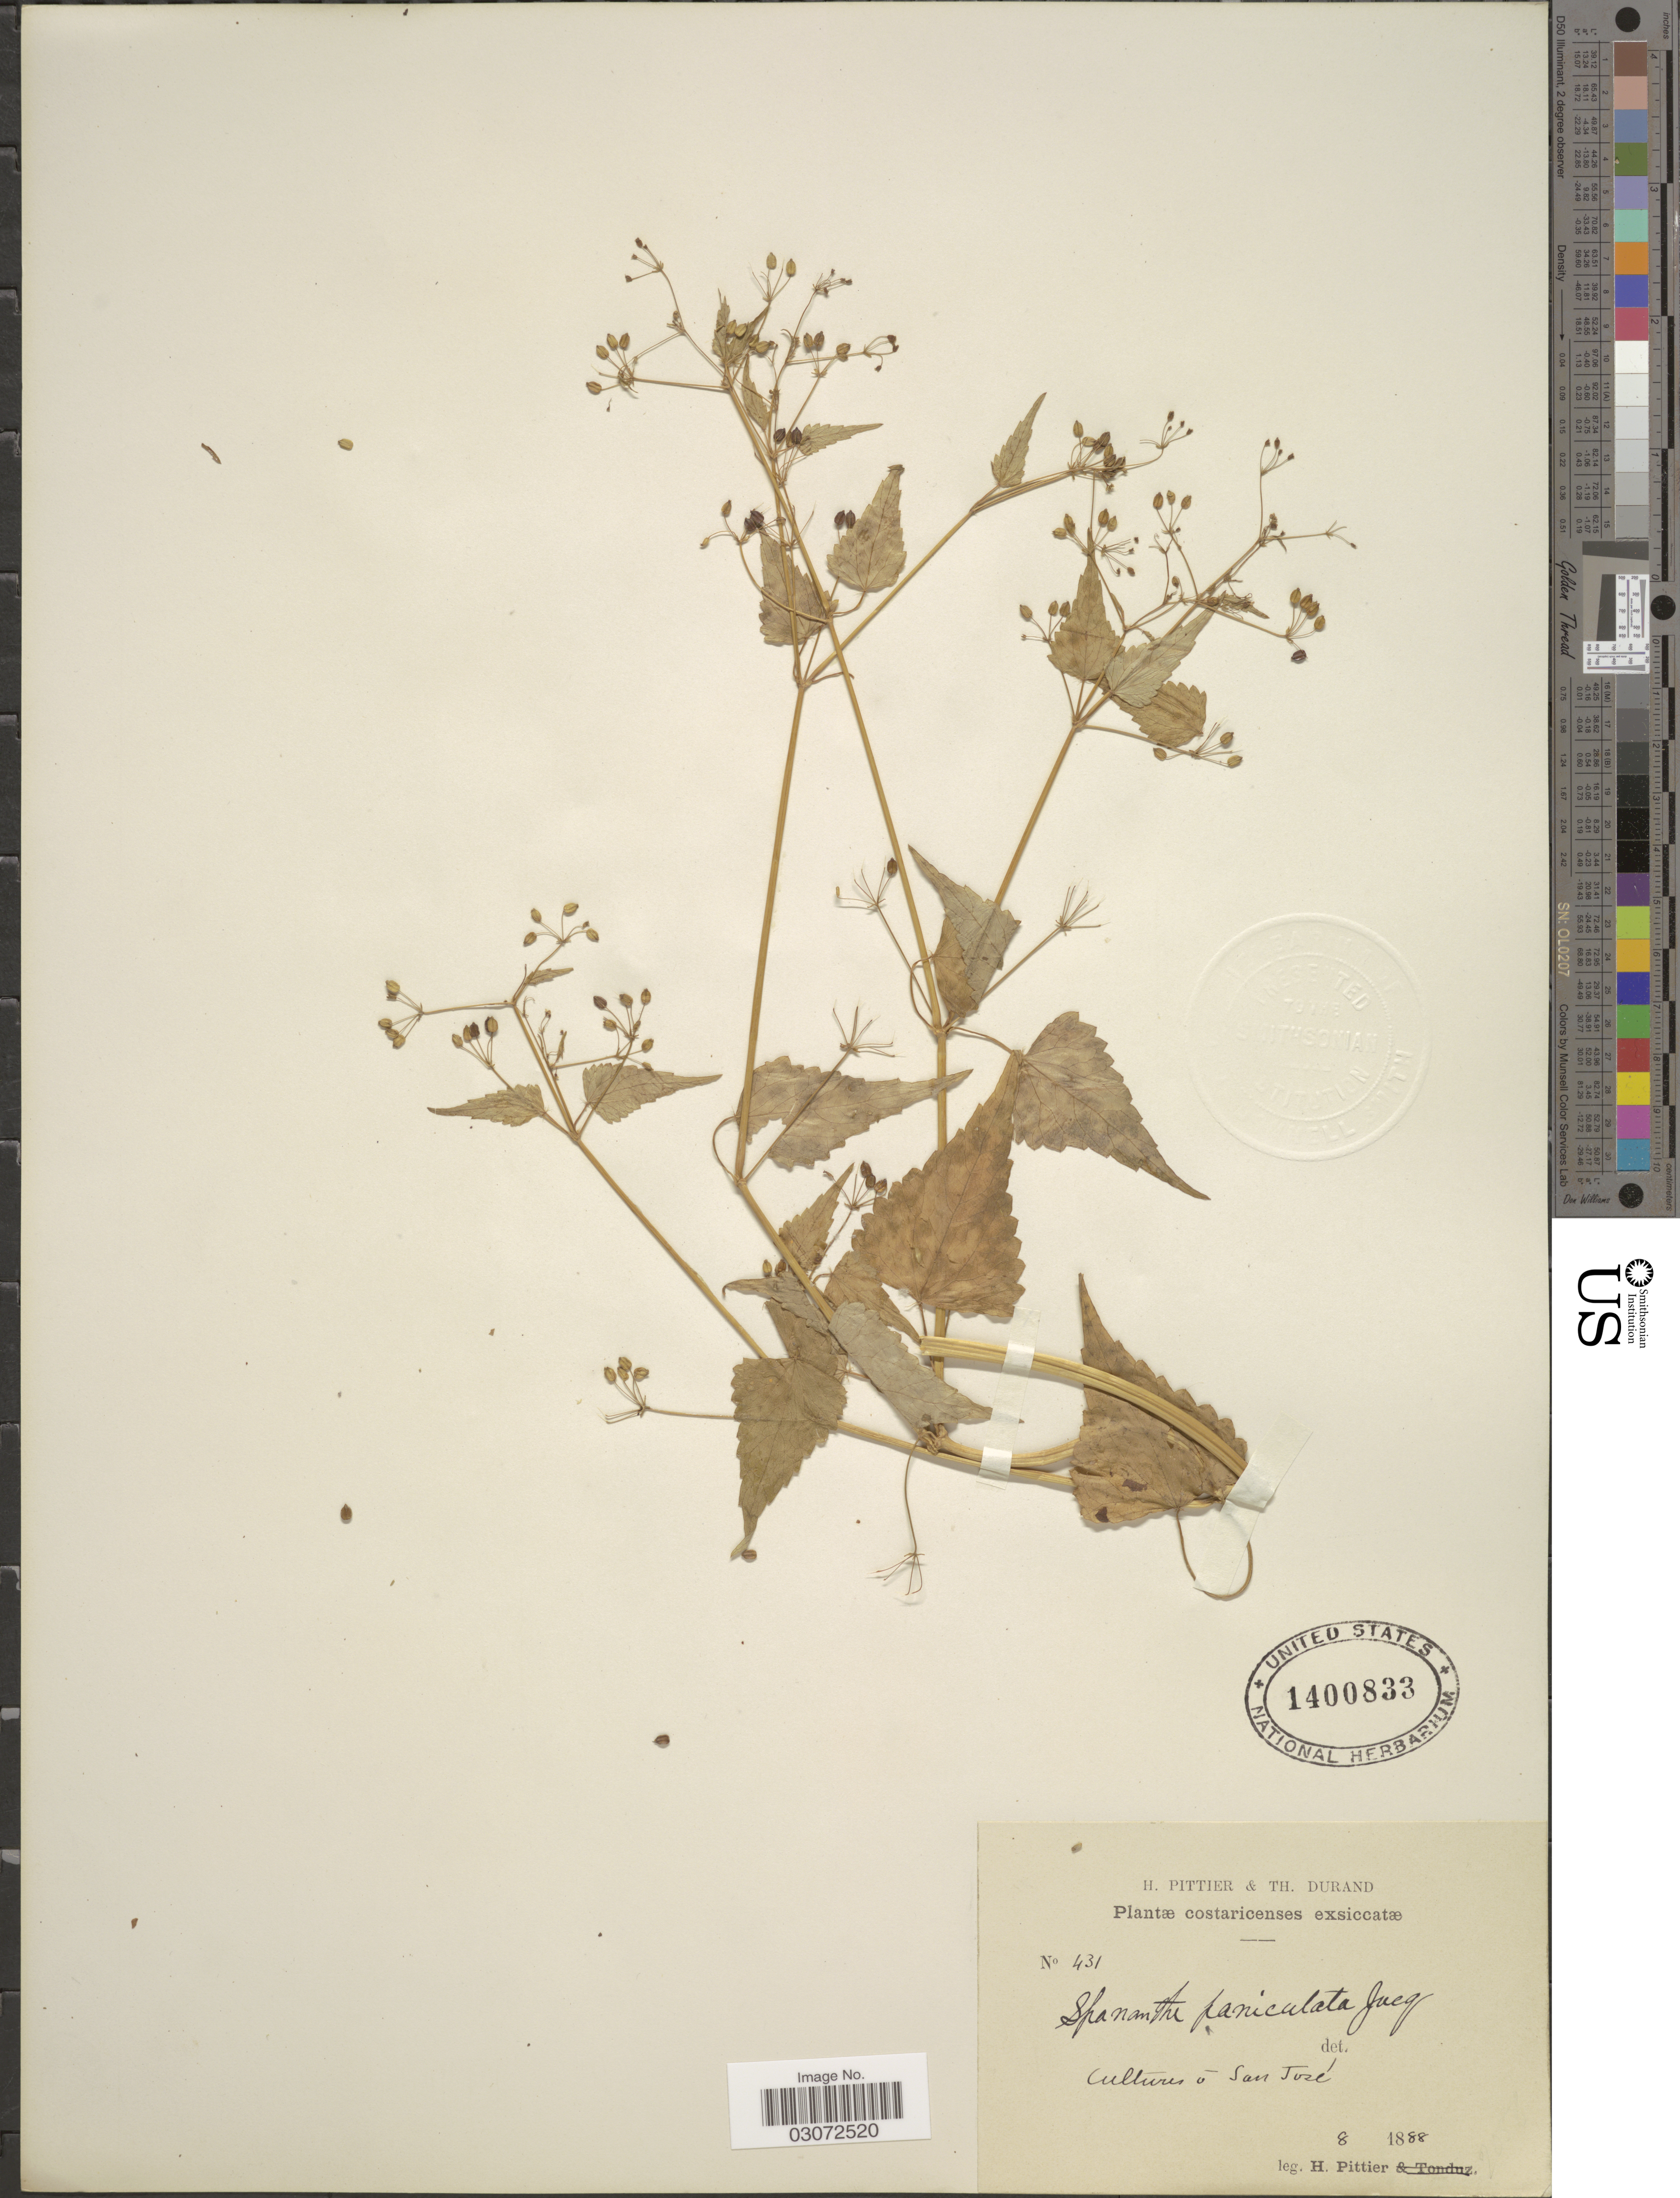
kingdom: Plantae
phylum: Tracheophyta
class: Magnoliopsida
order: Apiales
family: Apiaceae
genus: Spananthe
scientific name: Spananthe paniculata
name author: Jacq.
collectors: H. F. Pittier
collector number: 431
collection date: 1888-08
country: Costa Rica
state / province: San José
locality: Cultures á San José.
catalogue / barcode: US 1400833